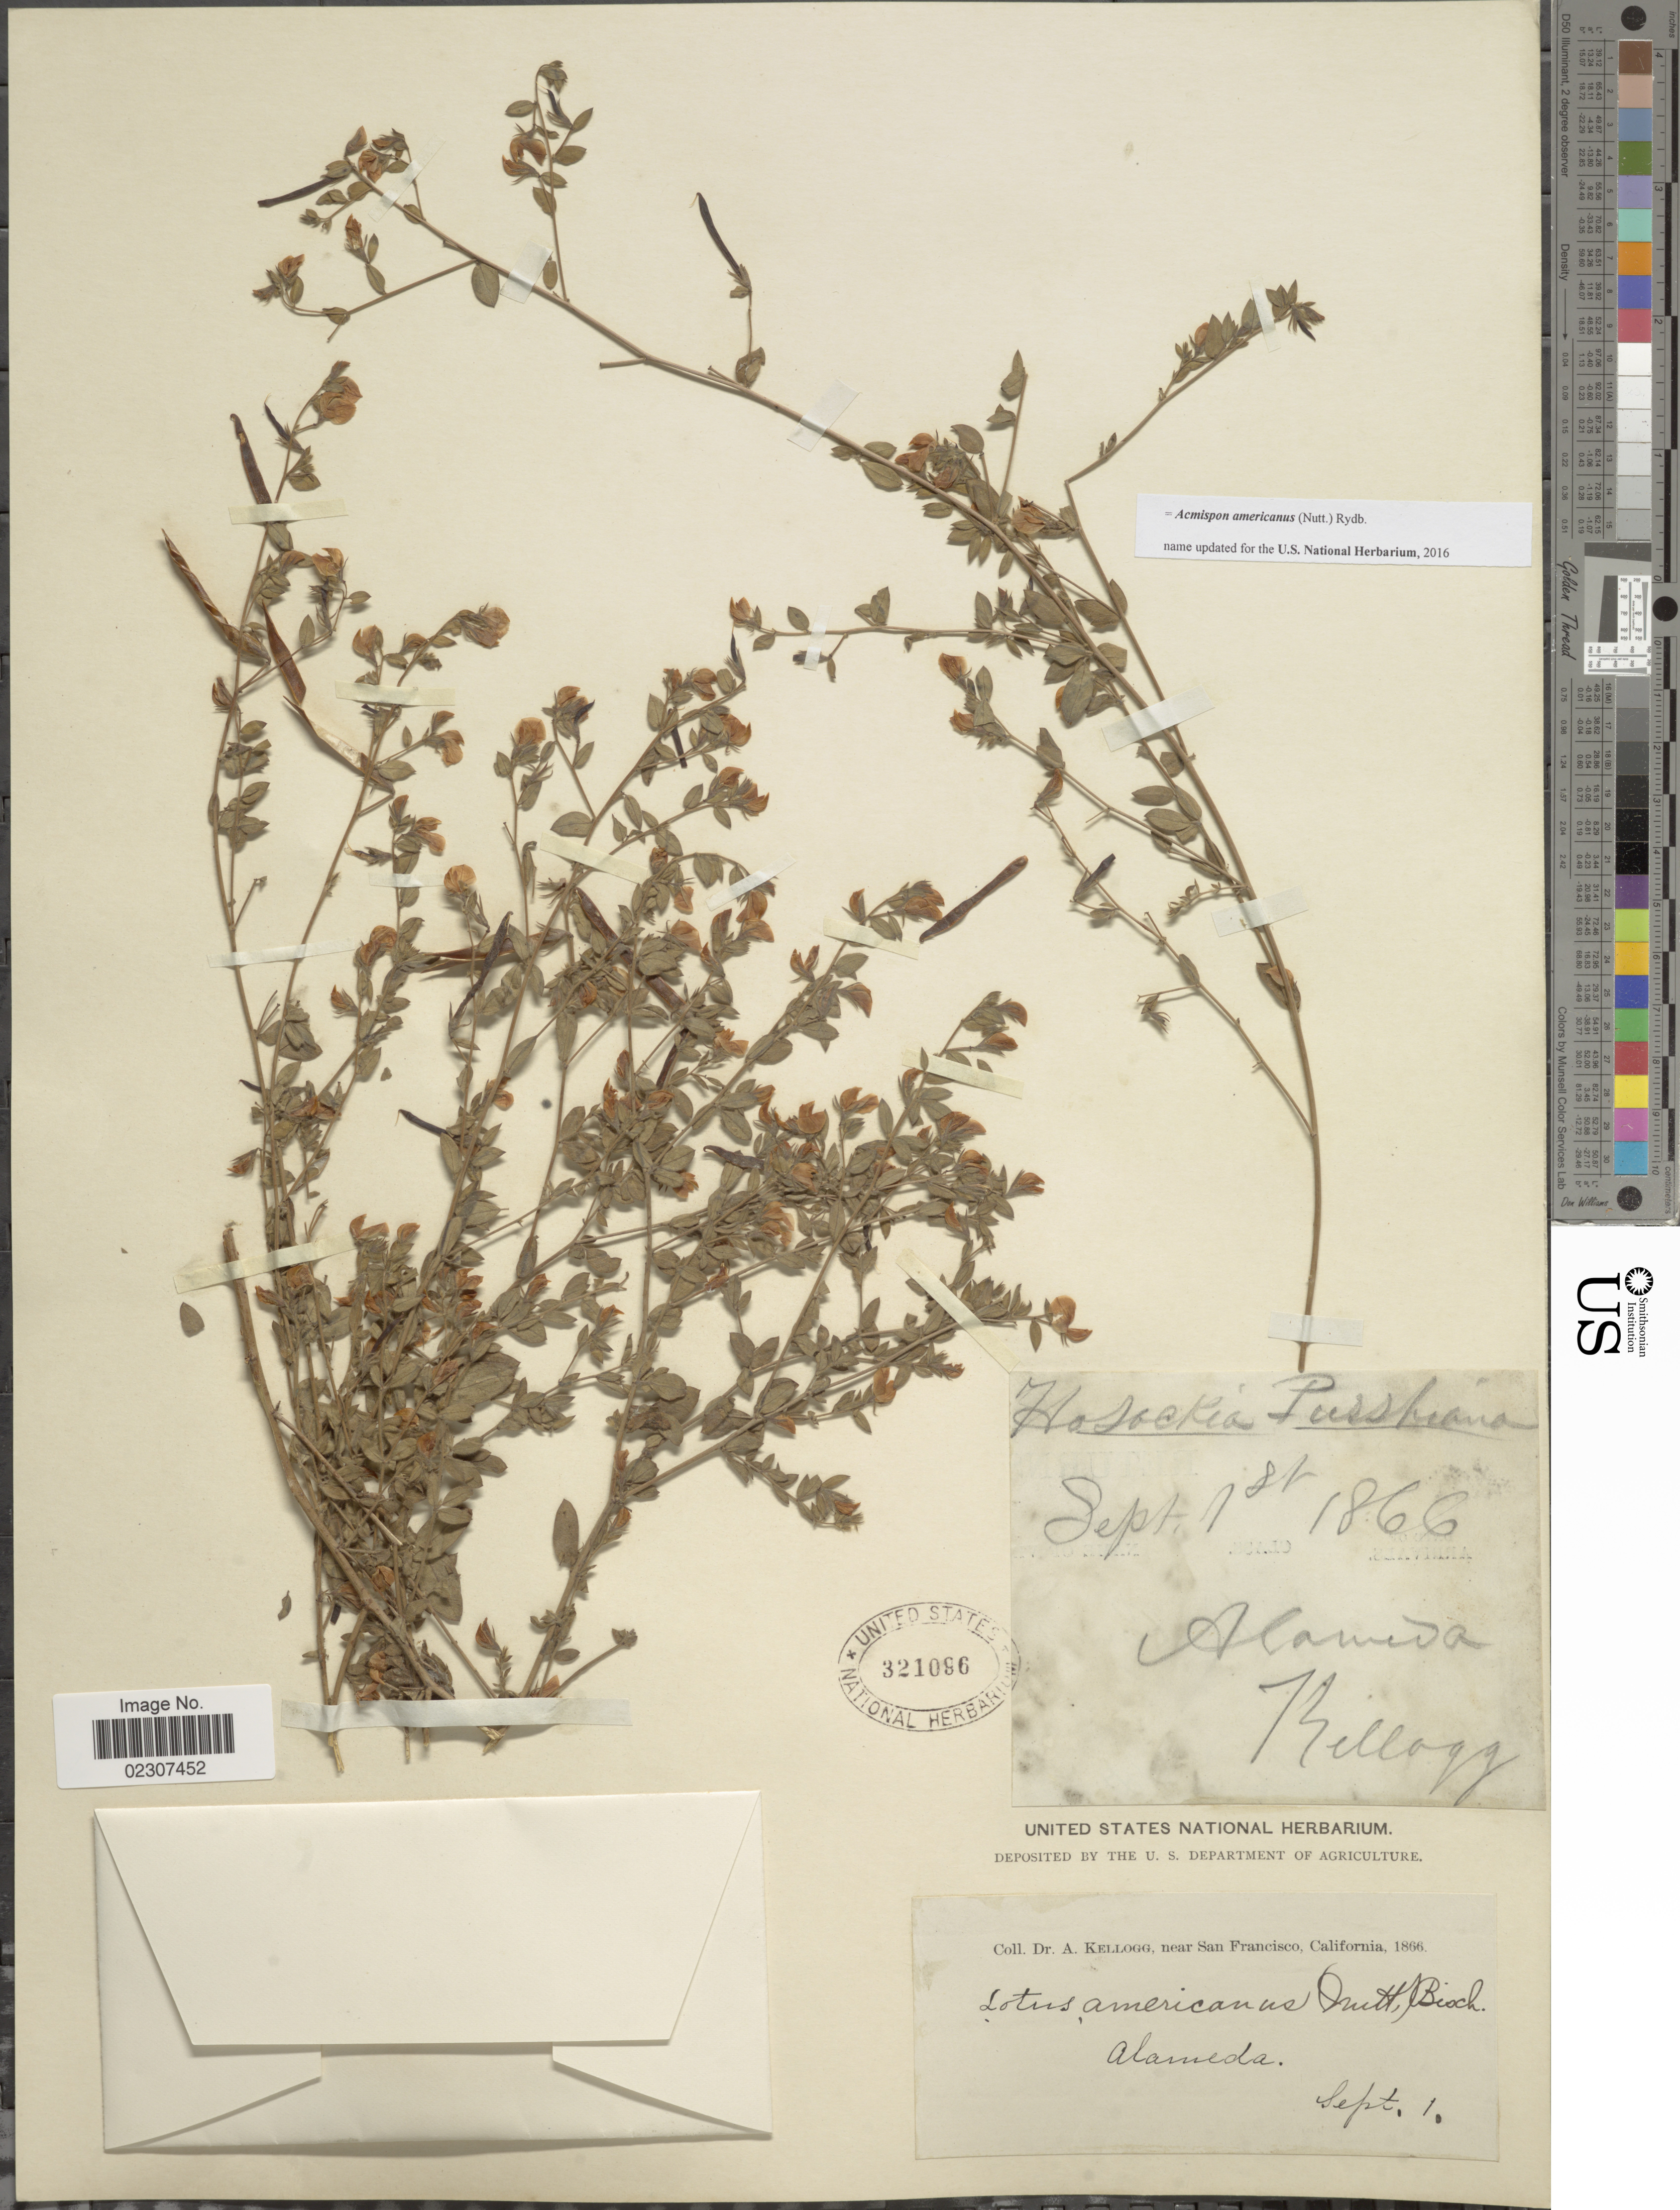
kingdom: Plantae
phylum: Tracheophyta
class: Magnoliopsida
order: Fabales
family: Fabaceae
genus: Acmispon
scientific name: Acmispon americanus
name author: (Nutt.) Rydb.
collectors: A. Kellogg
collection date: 1866-09-01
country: United States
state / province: California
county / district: San Francisco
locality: Near San Francisco, California. Alameda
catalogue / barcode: US 321096